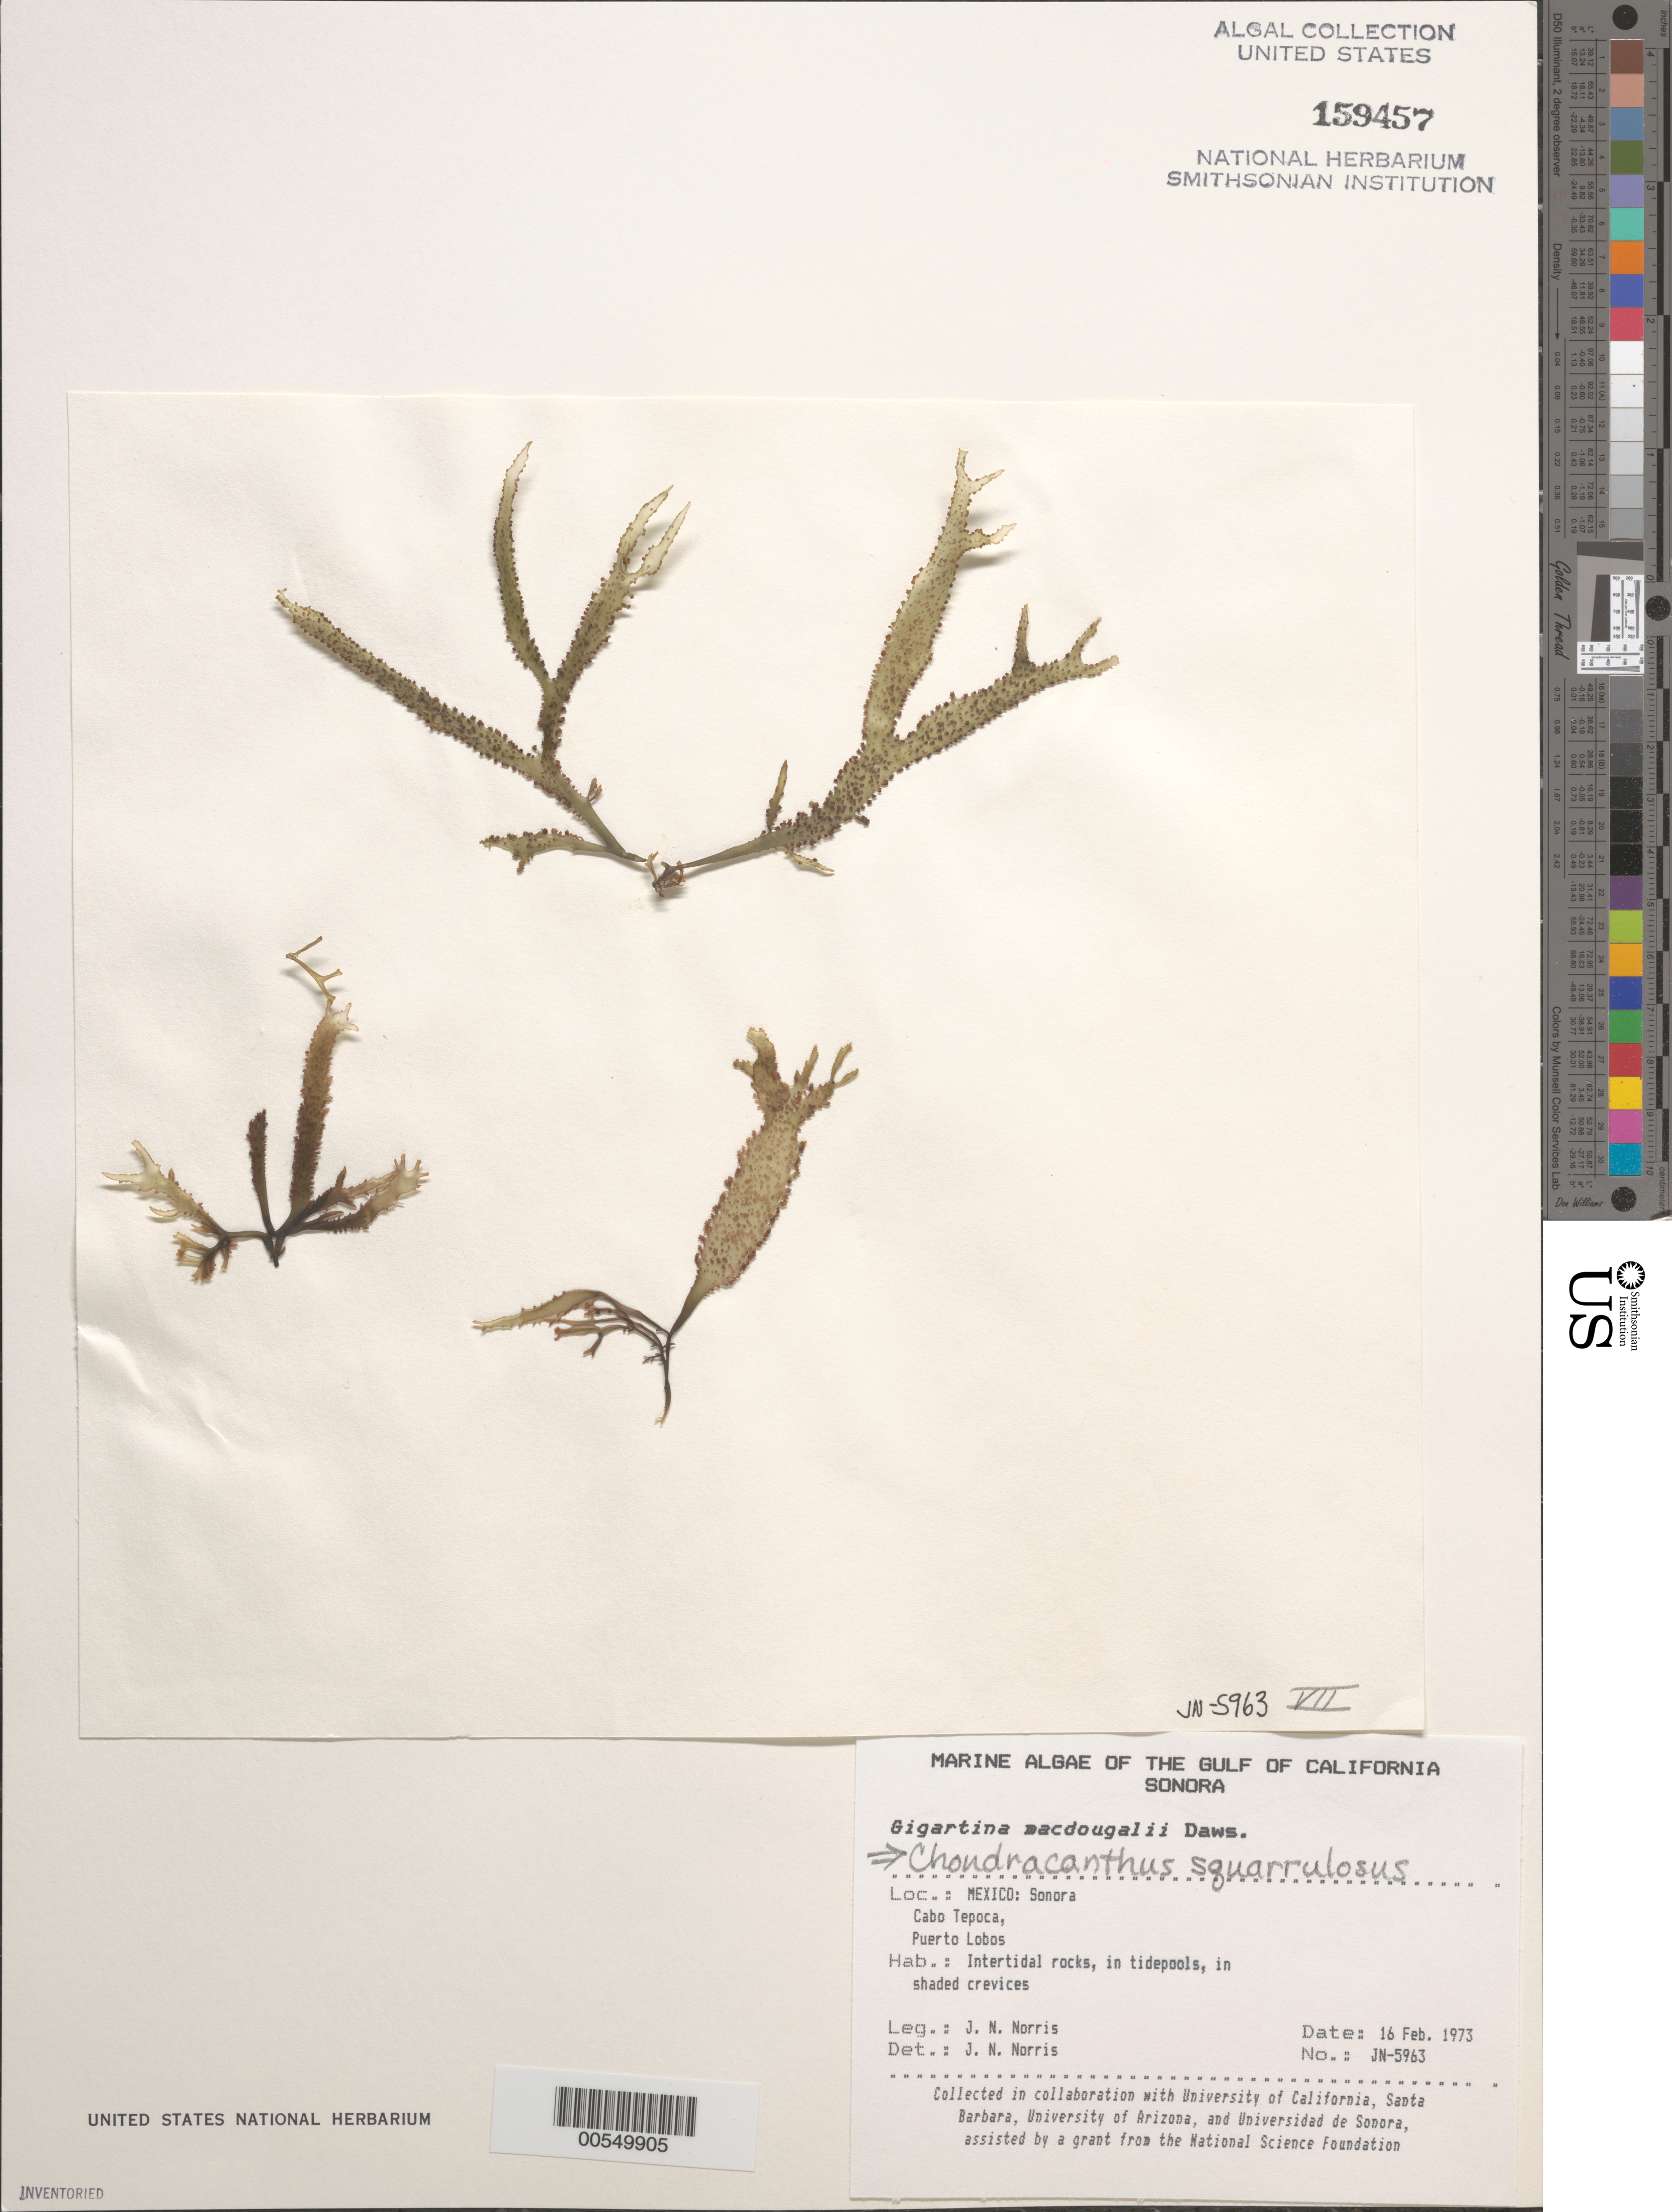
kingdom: Plantae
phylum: Rhodophyta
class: Florideophyceae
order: Gigartinales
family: Gigartinaceae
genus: Chondracanthus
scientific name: Chondracanthus squarrulosus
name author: (Setch. & N.L. Gardner) J.R. Hughey et al.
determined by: Norris, James N.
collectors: J. N. Norris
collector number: JN-5963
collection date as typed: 16 Feb 1973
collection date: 1973-02-16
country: Mexico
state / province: Sonora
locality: Cabo Tepoca, Puerto de Lobos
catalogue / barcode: US 159457